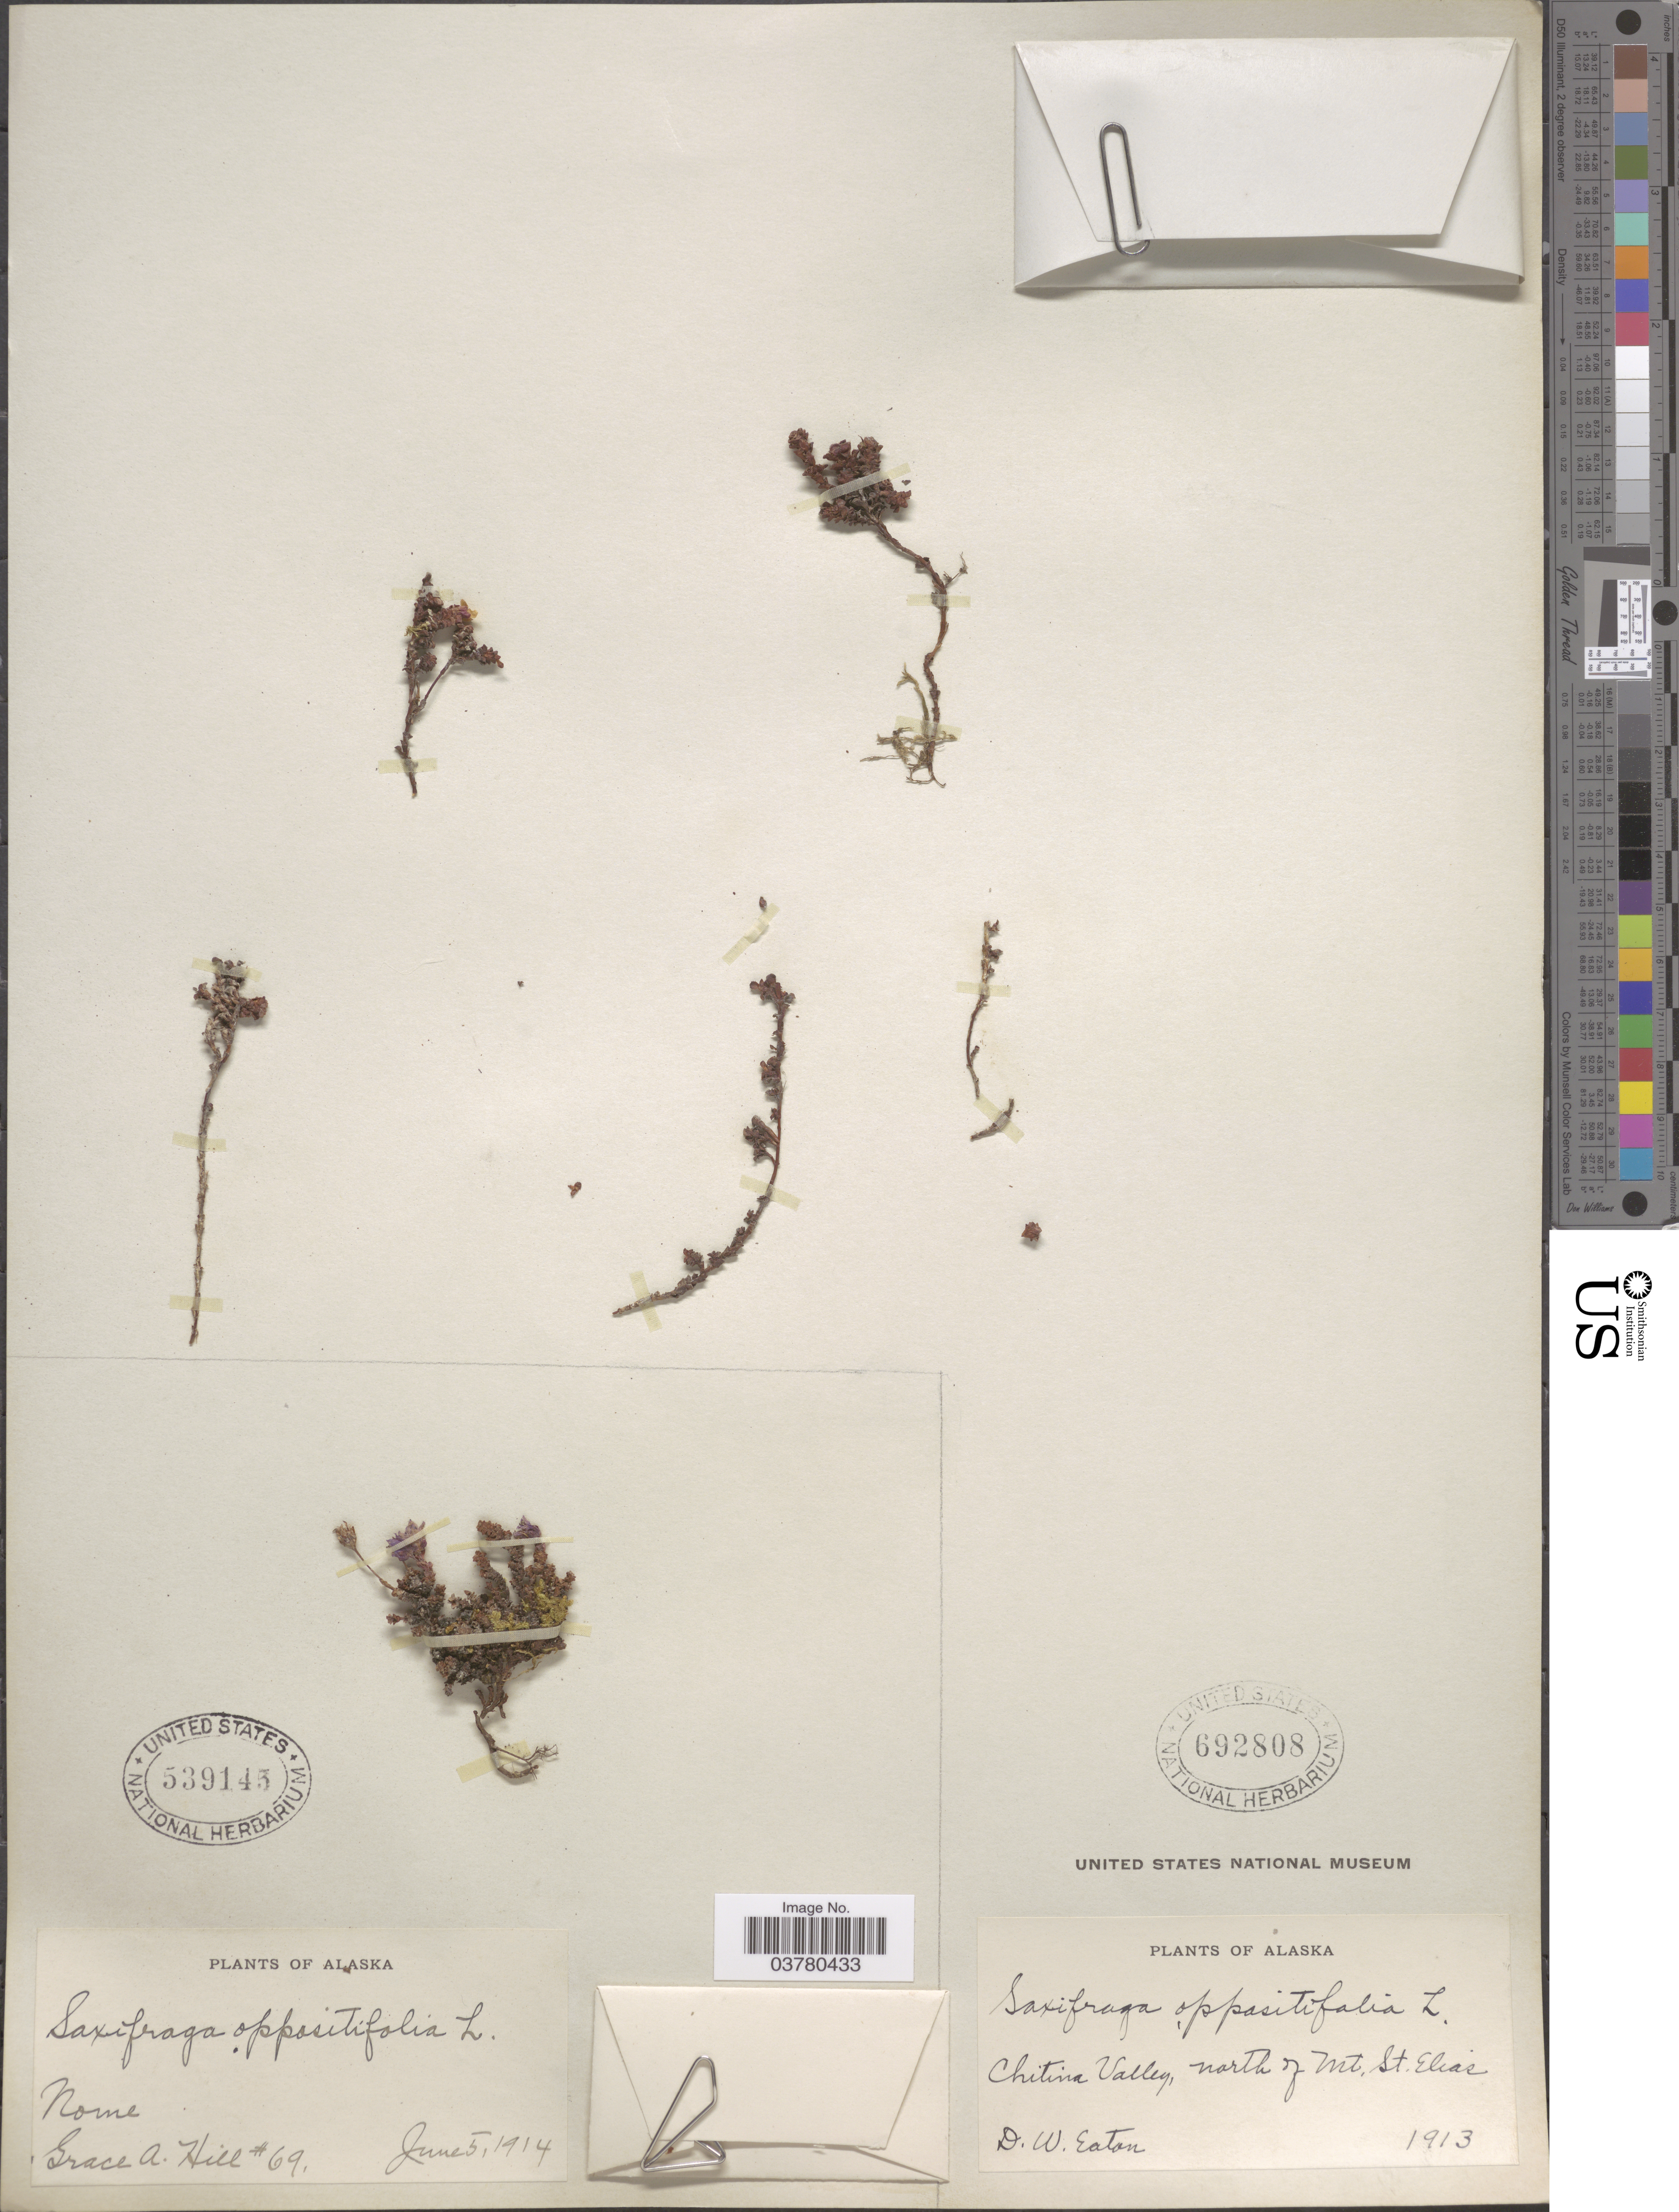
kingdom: Plantae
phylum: Tracheophyta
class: Magnoliopsida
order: Saxifragales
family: Saxifragaceae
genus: Saxifraga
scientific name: Saxifraga oppositifolia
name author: L.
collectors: G. A. Hill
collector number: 69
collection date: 1914-06-05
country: United States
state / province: Alaska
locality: Nome.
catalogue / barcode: US 539145